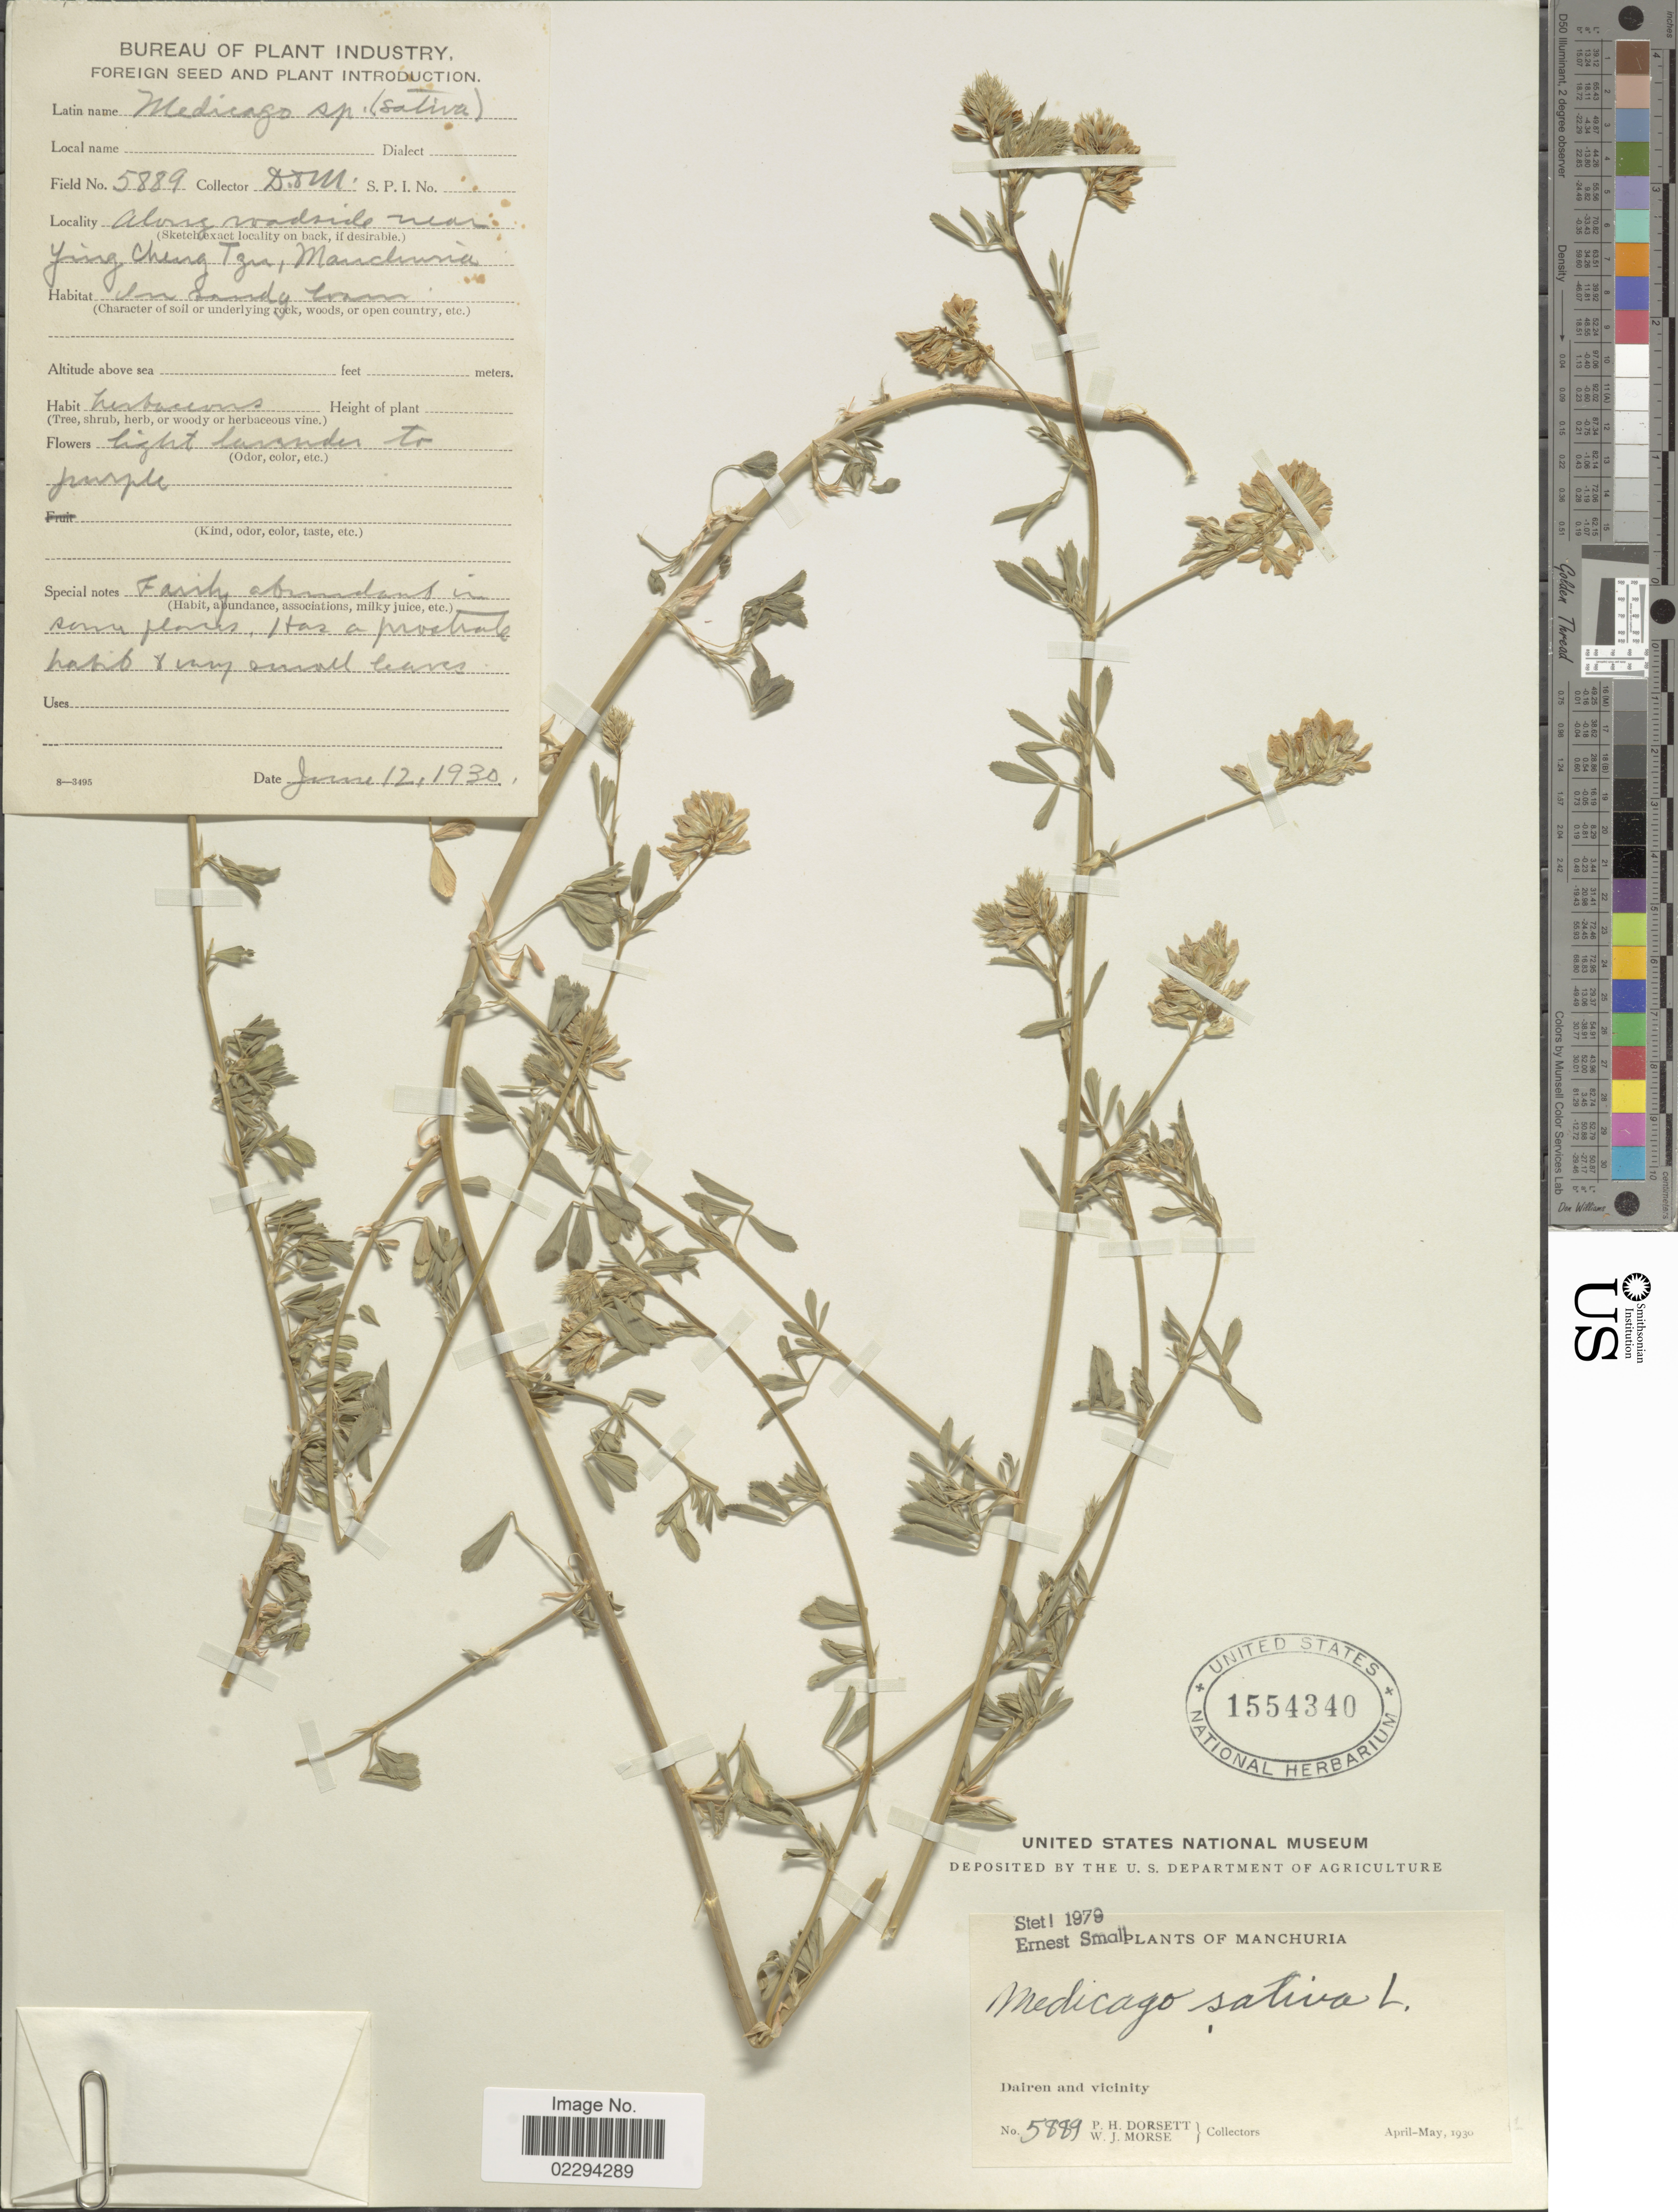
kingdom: Plantae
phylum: Tracheophyta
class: Magnoliopsida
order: Fabales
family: Fabaceae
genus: Medicago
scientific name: Medicago sativa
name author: L.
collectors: P. H. Dorsett & W. J. Morse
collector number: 5889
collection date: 1930-06-12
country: China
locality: Manchuria, Dairen and vicinity.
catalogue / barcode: US 1554340